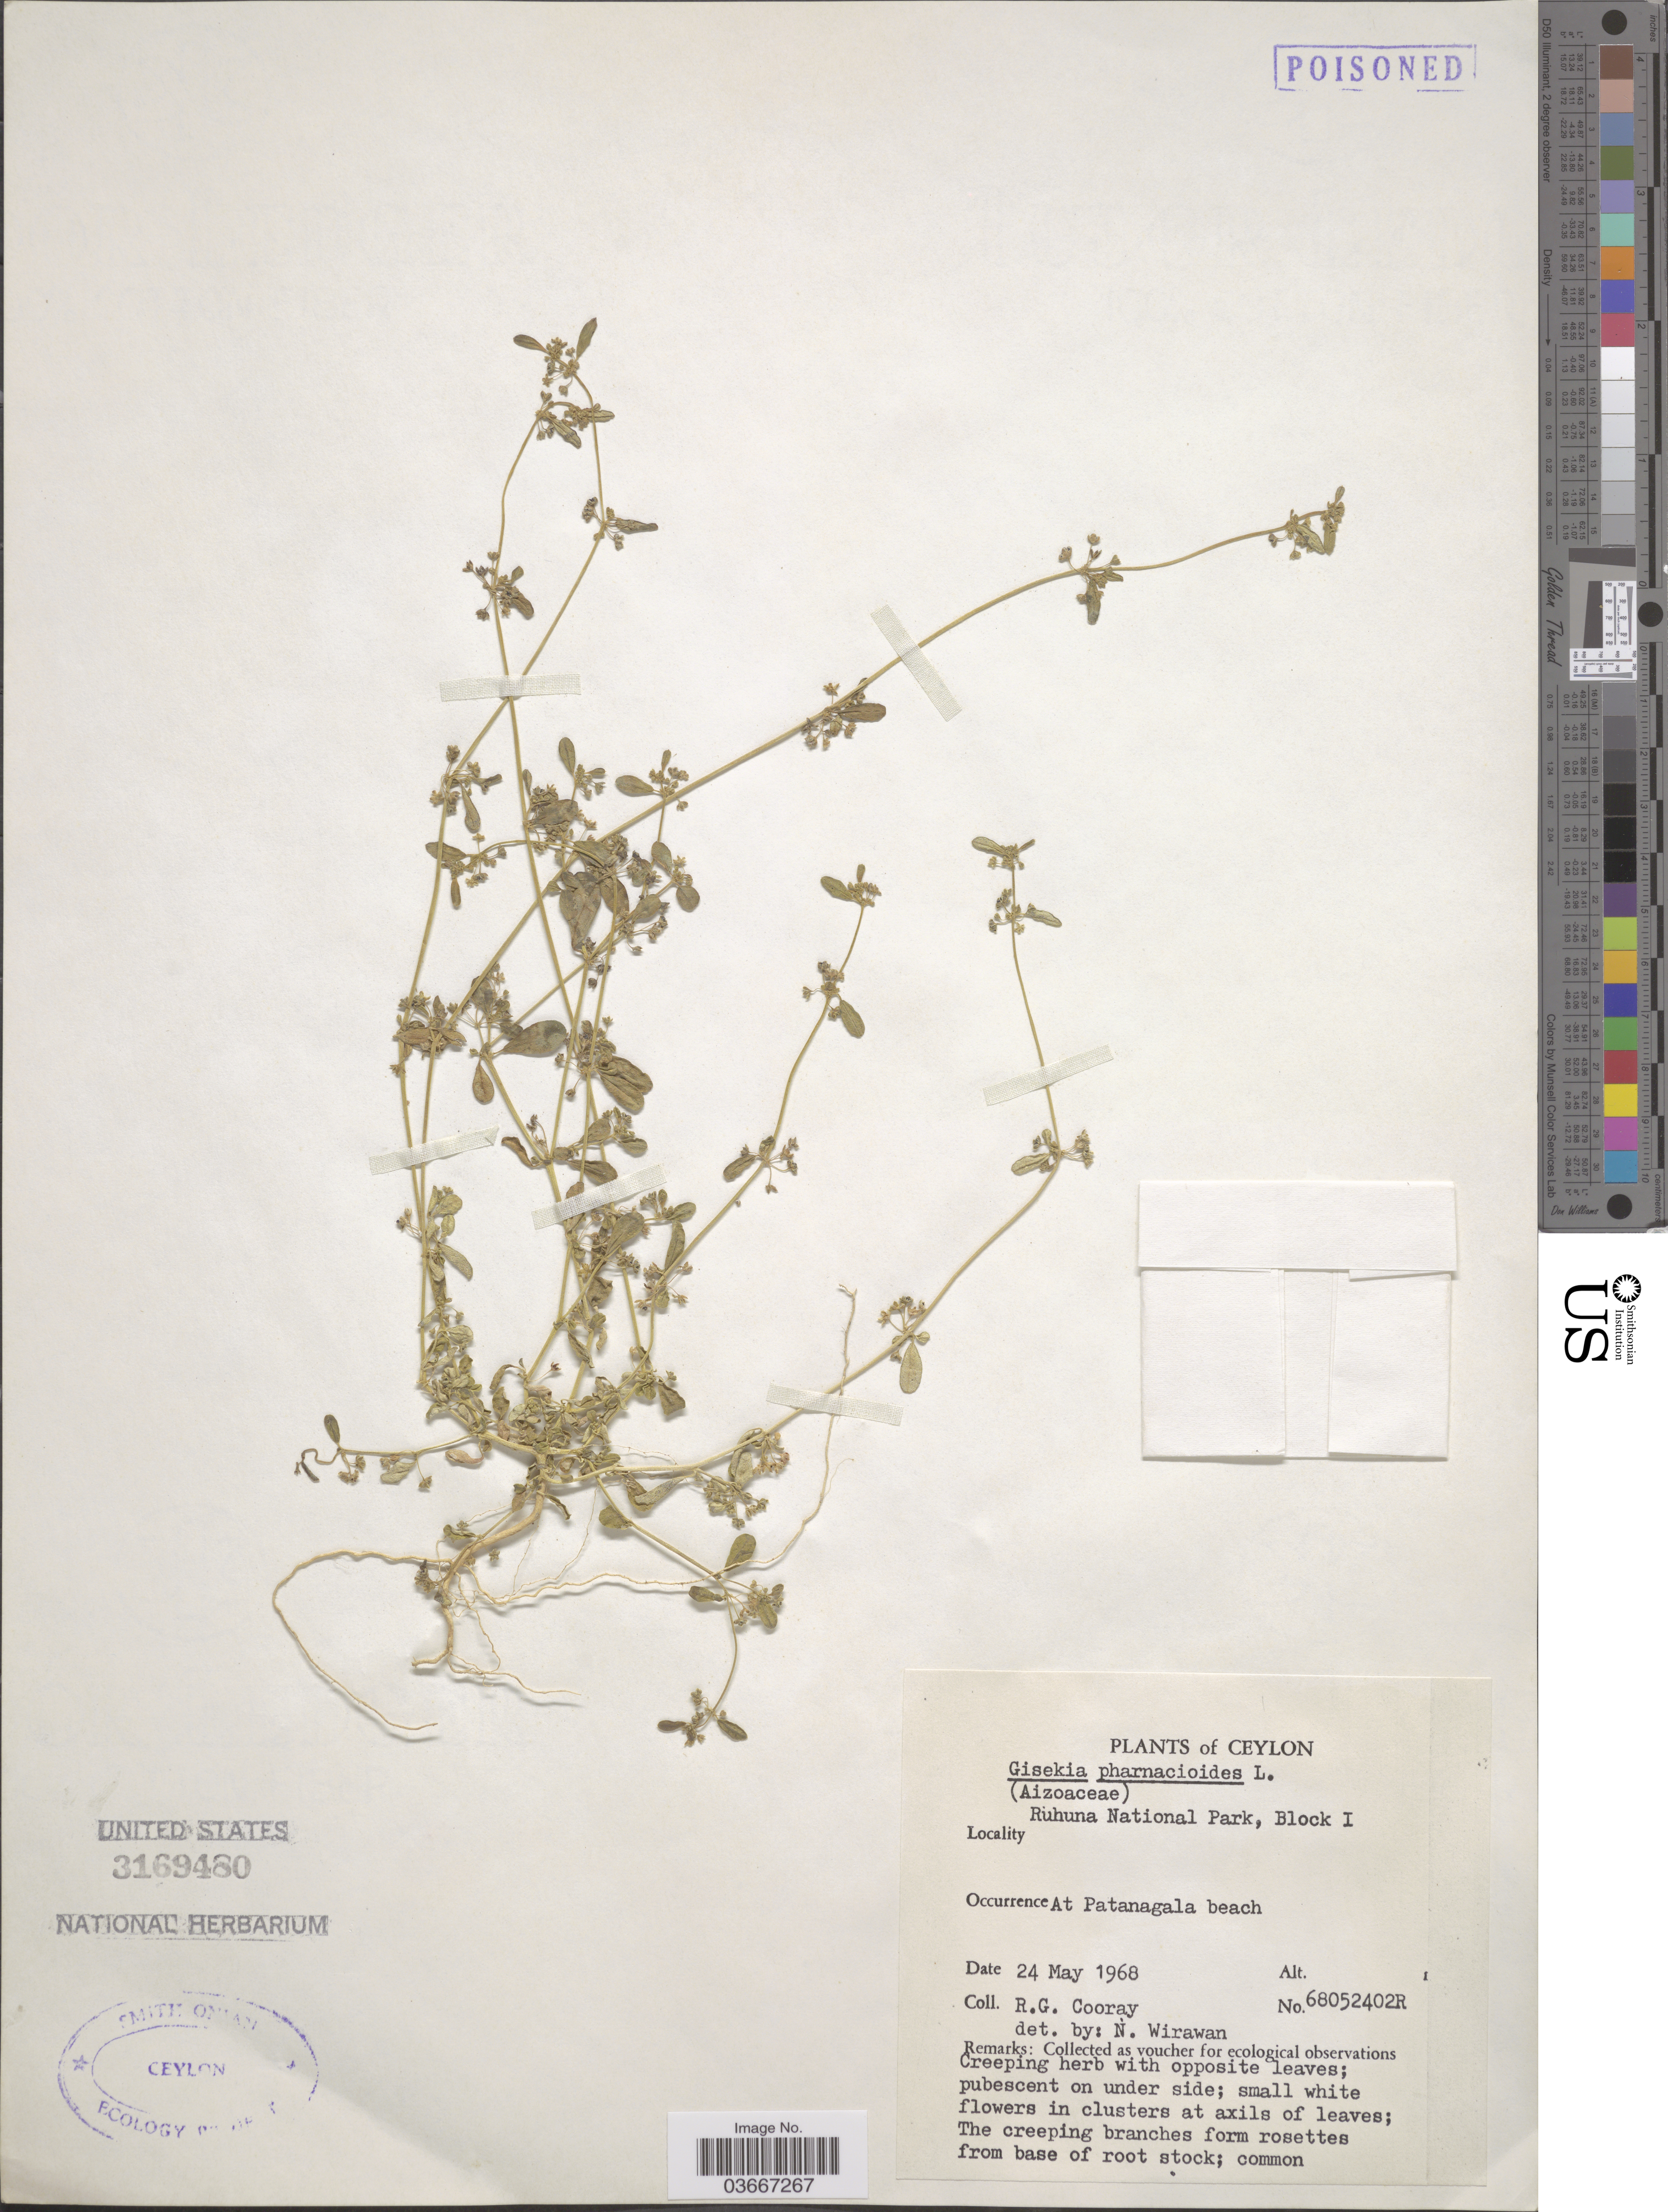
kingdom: Plantae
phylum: Tracheophyta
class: Magnoliopsida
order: Caryophyllales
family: Gisekiaceae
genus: Gisekia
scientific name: Gisekia sp.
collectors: R. Cooray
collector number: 68052402R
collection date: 1968-05-24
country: Sri Lanka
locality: Ceylon. Ruhuna National Park, Block I. At Patanagala beach.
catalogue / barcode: US 3169480